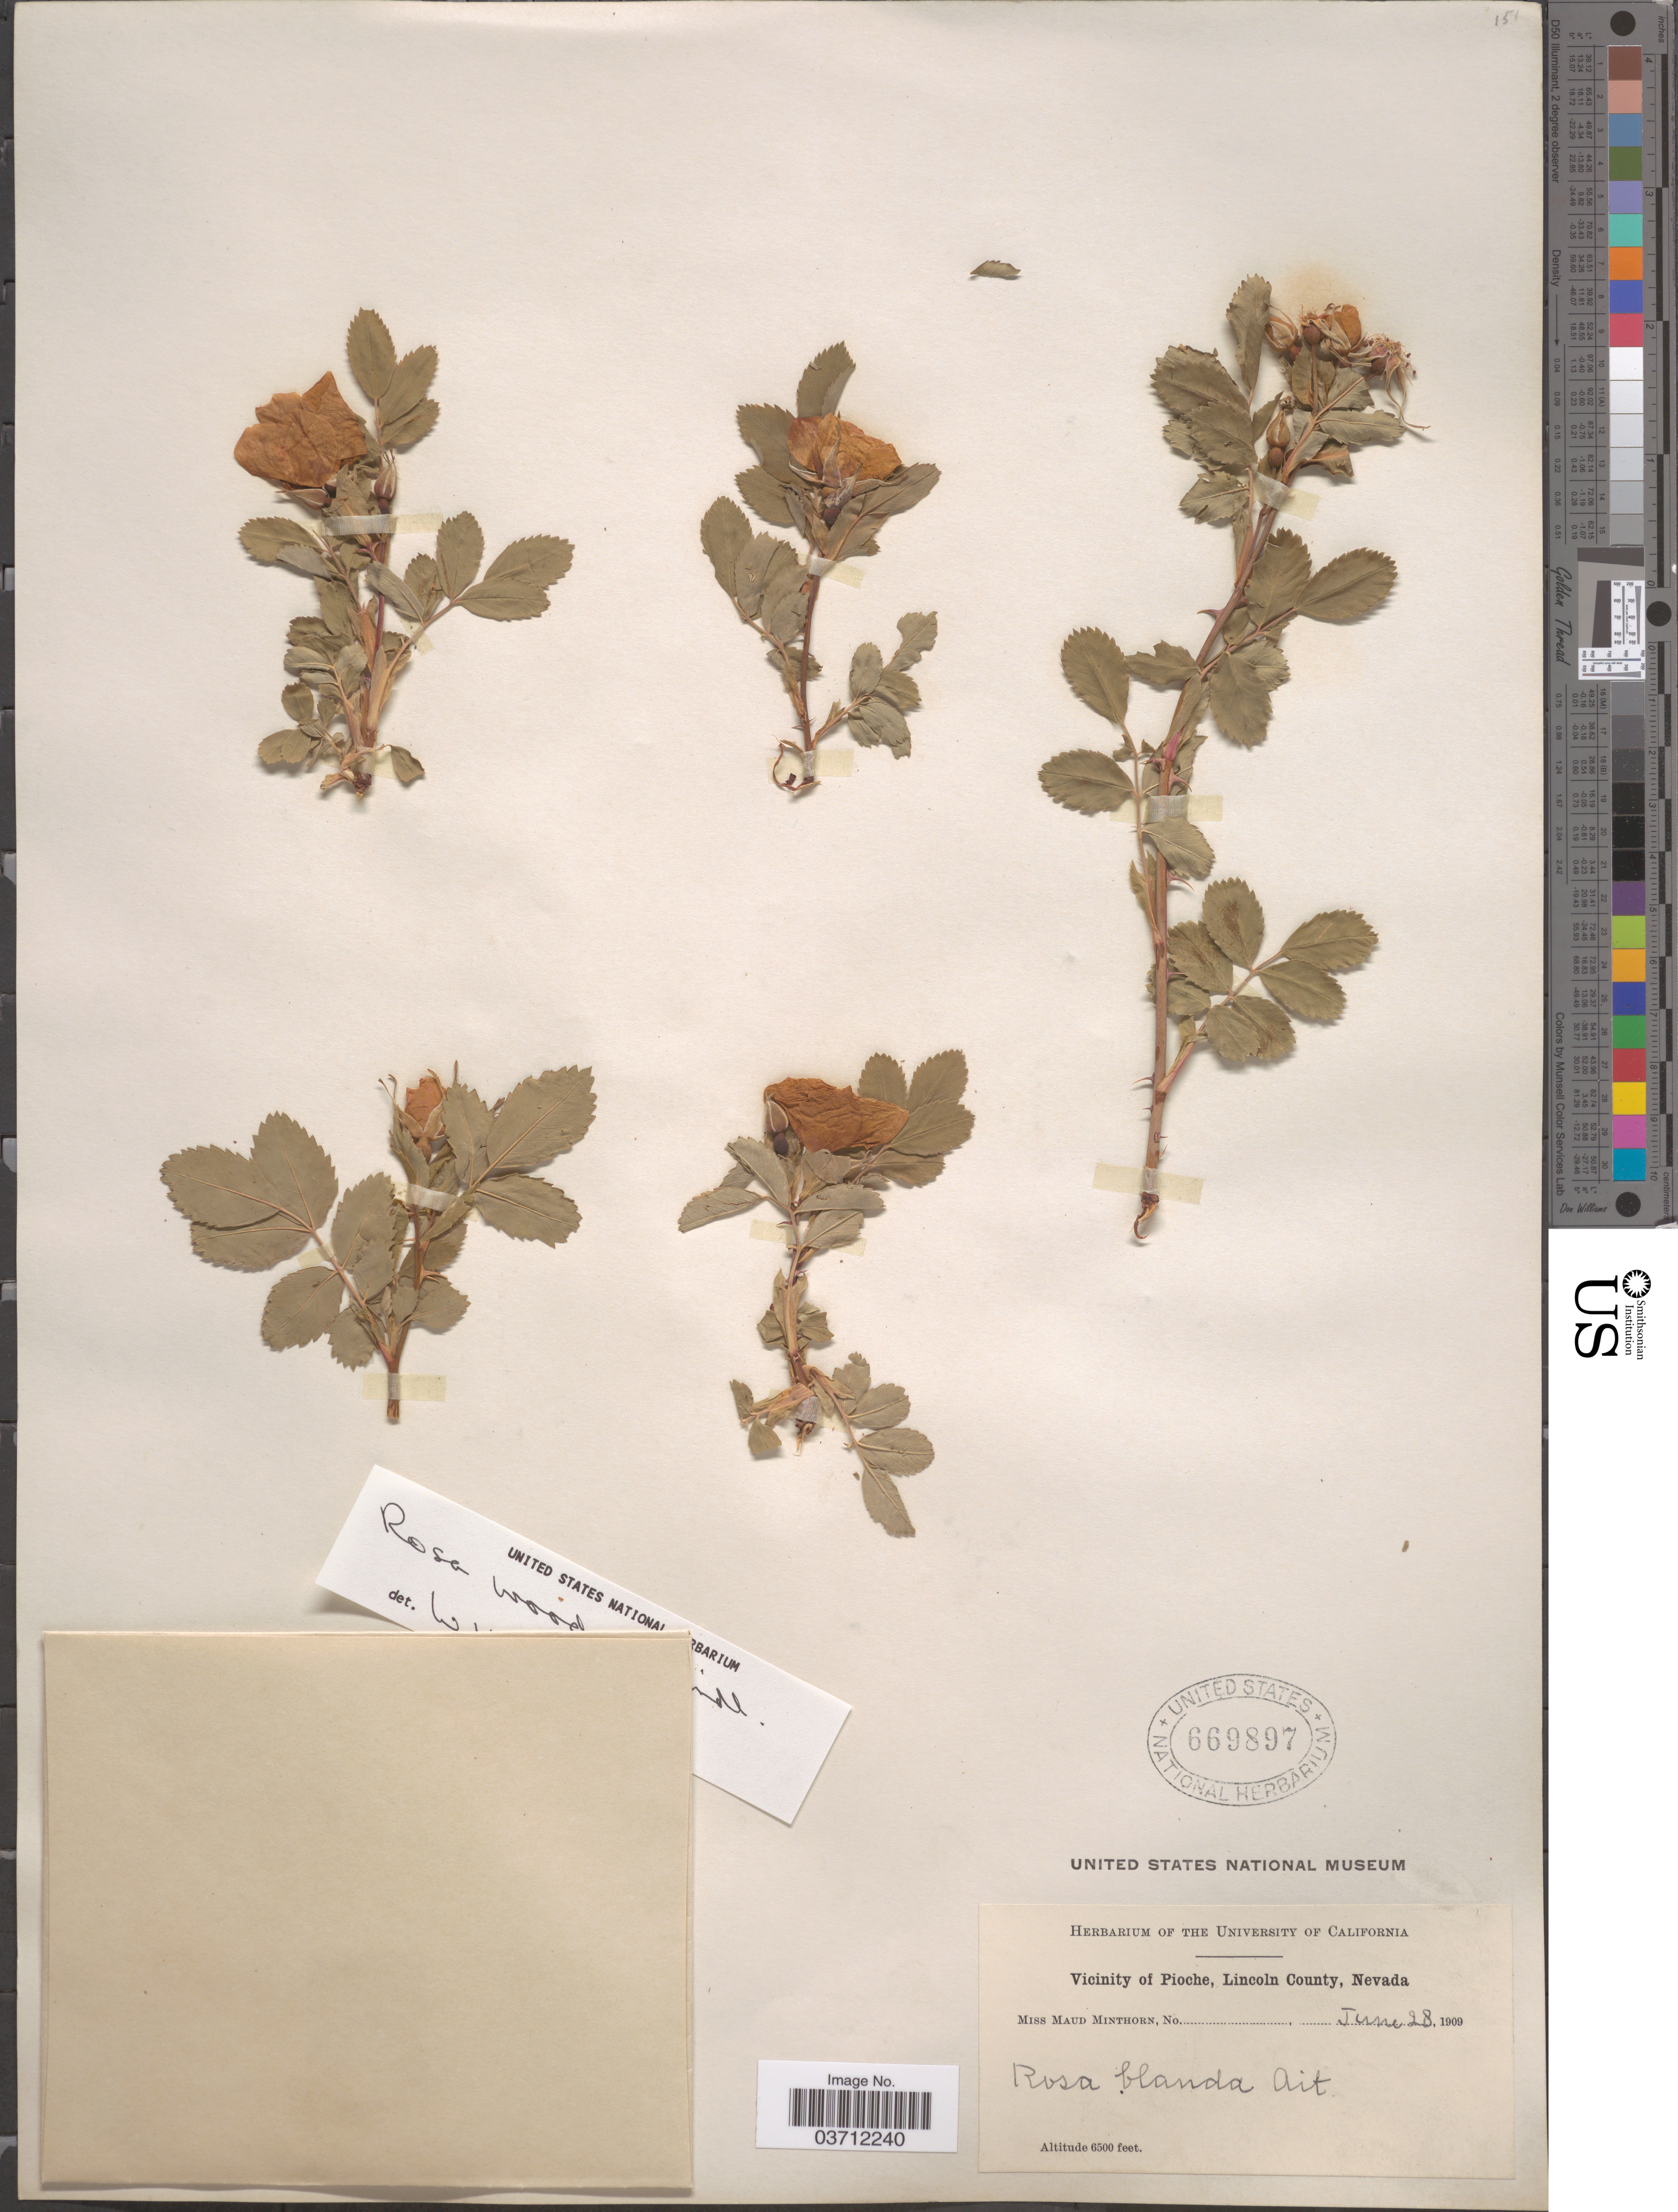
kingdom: Plantae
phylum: Tracheophyta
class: Magnoliopsida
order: Rosales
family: Rosaceae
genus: Rosa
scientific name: Rosa woodsii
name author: Lindl.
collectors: M. Minthorn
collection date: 1909-06-28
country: United States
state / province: Nevada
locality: Vicinity of Pioche, Lincoln County.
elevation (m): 1981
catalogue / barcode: US 669897